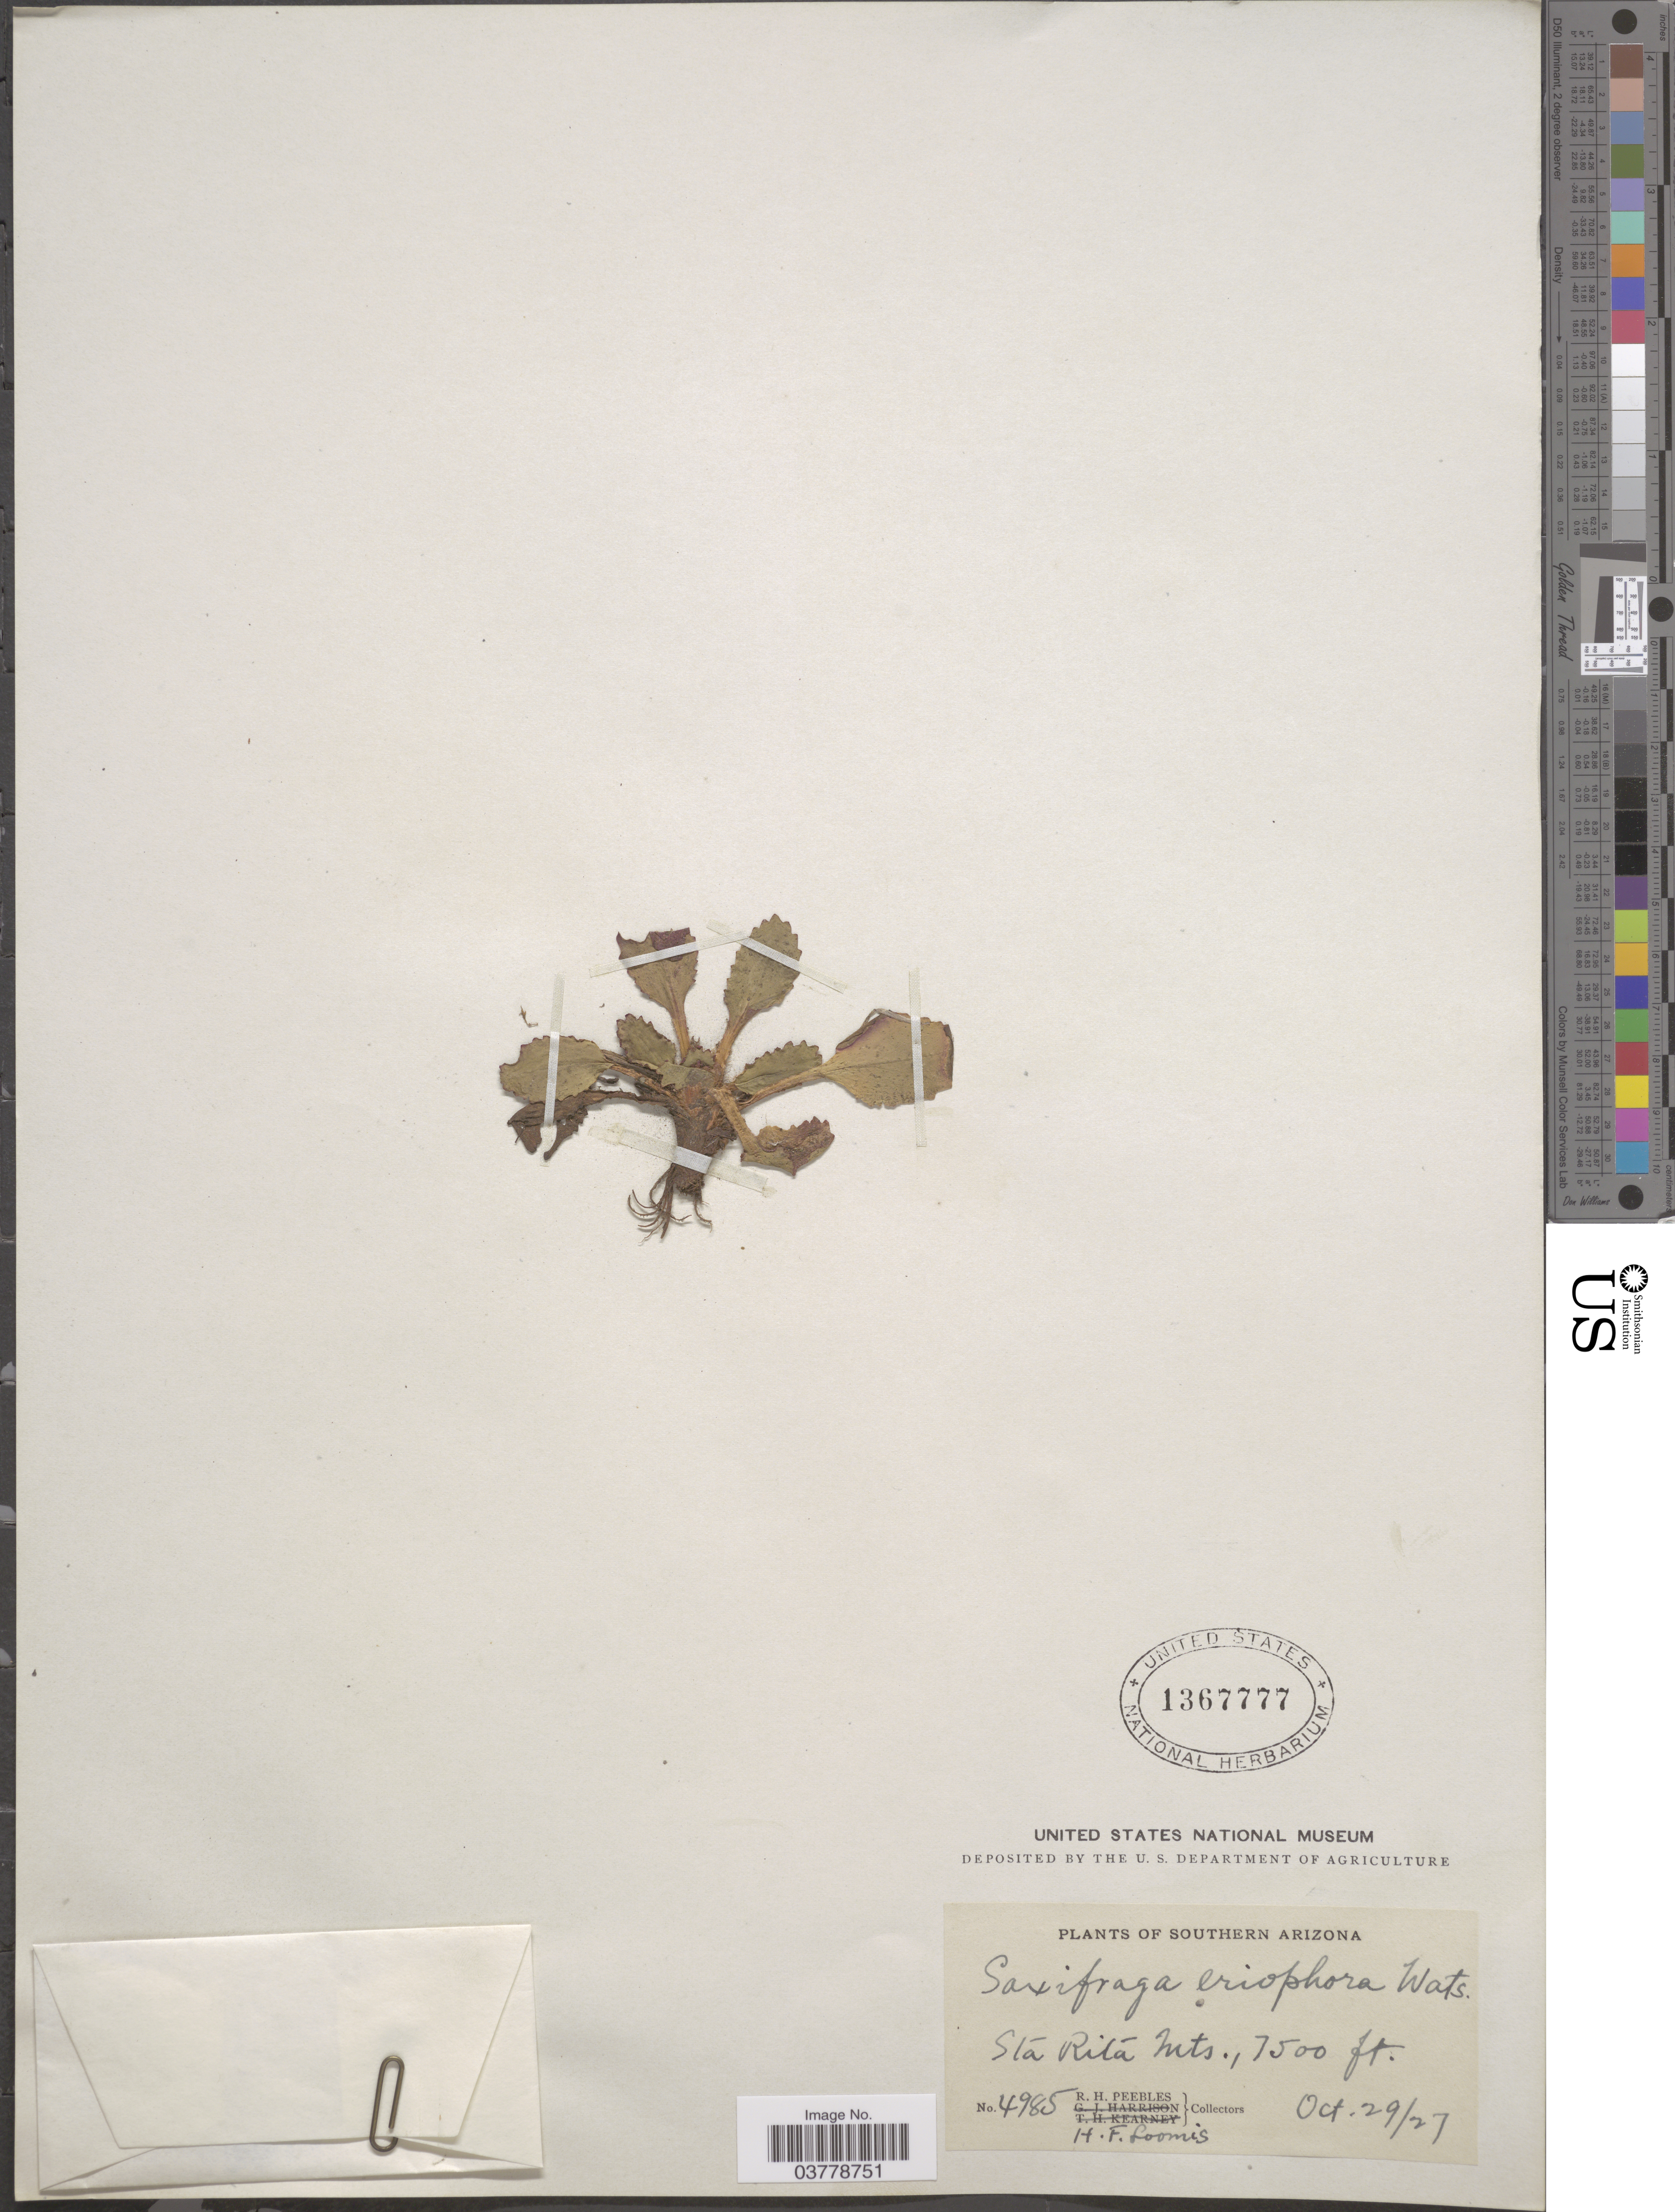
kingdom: Plantae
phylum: Tracheophyta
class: Magnoliopsida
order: Saxifragales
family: Saxifragaceae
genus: Micranthes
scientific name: Micranthes eriophora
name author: (S. Watson) Small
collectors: R. H. Peebles & H. F. Loomis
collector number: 4985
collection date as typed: Transcribed d/m/y: 29/10/27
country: United States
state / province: Arizona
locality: Southern Arizona. Sta Rita Mts.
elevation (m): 2286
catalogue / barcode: US 1367777